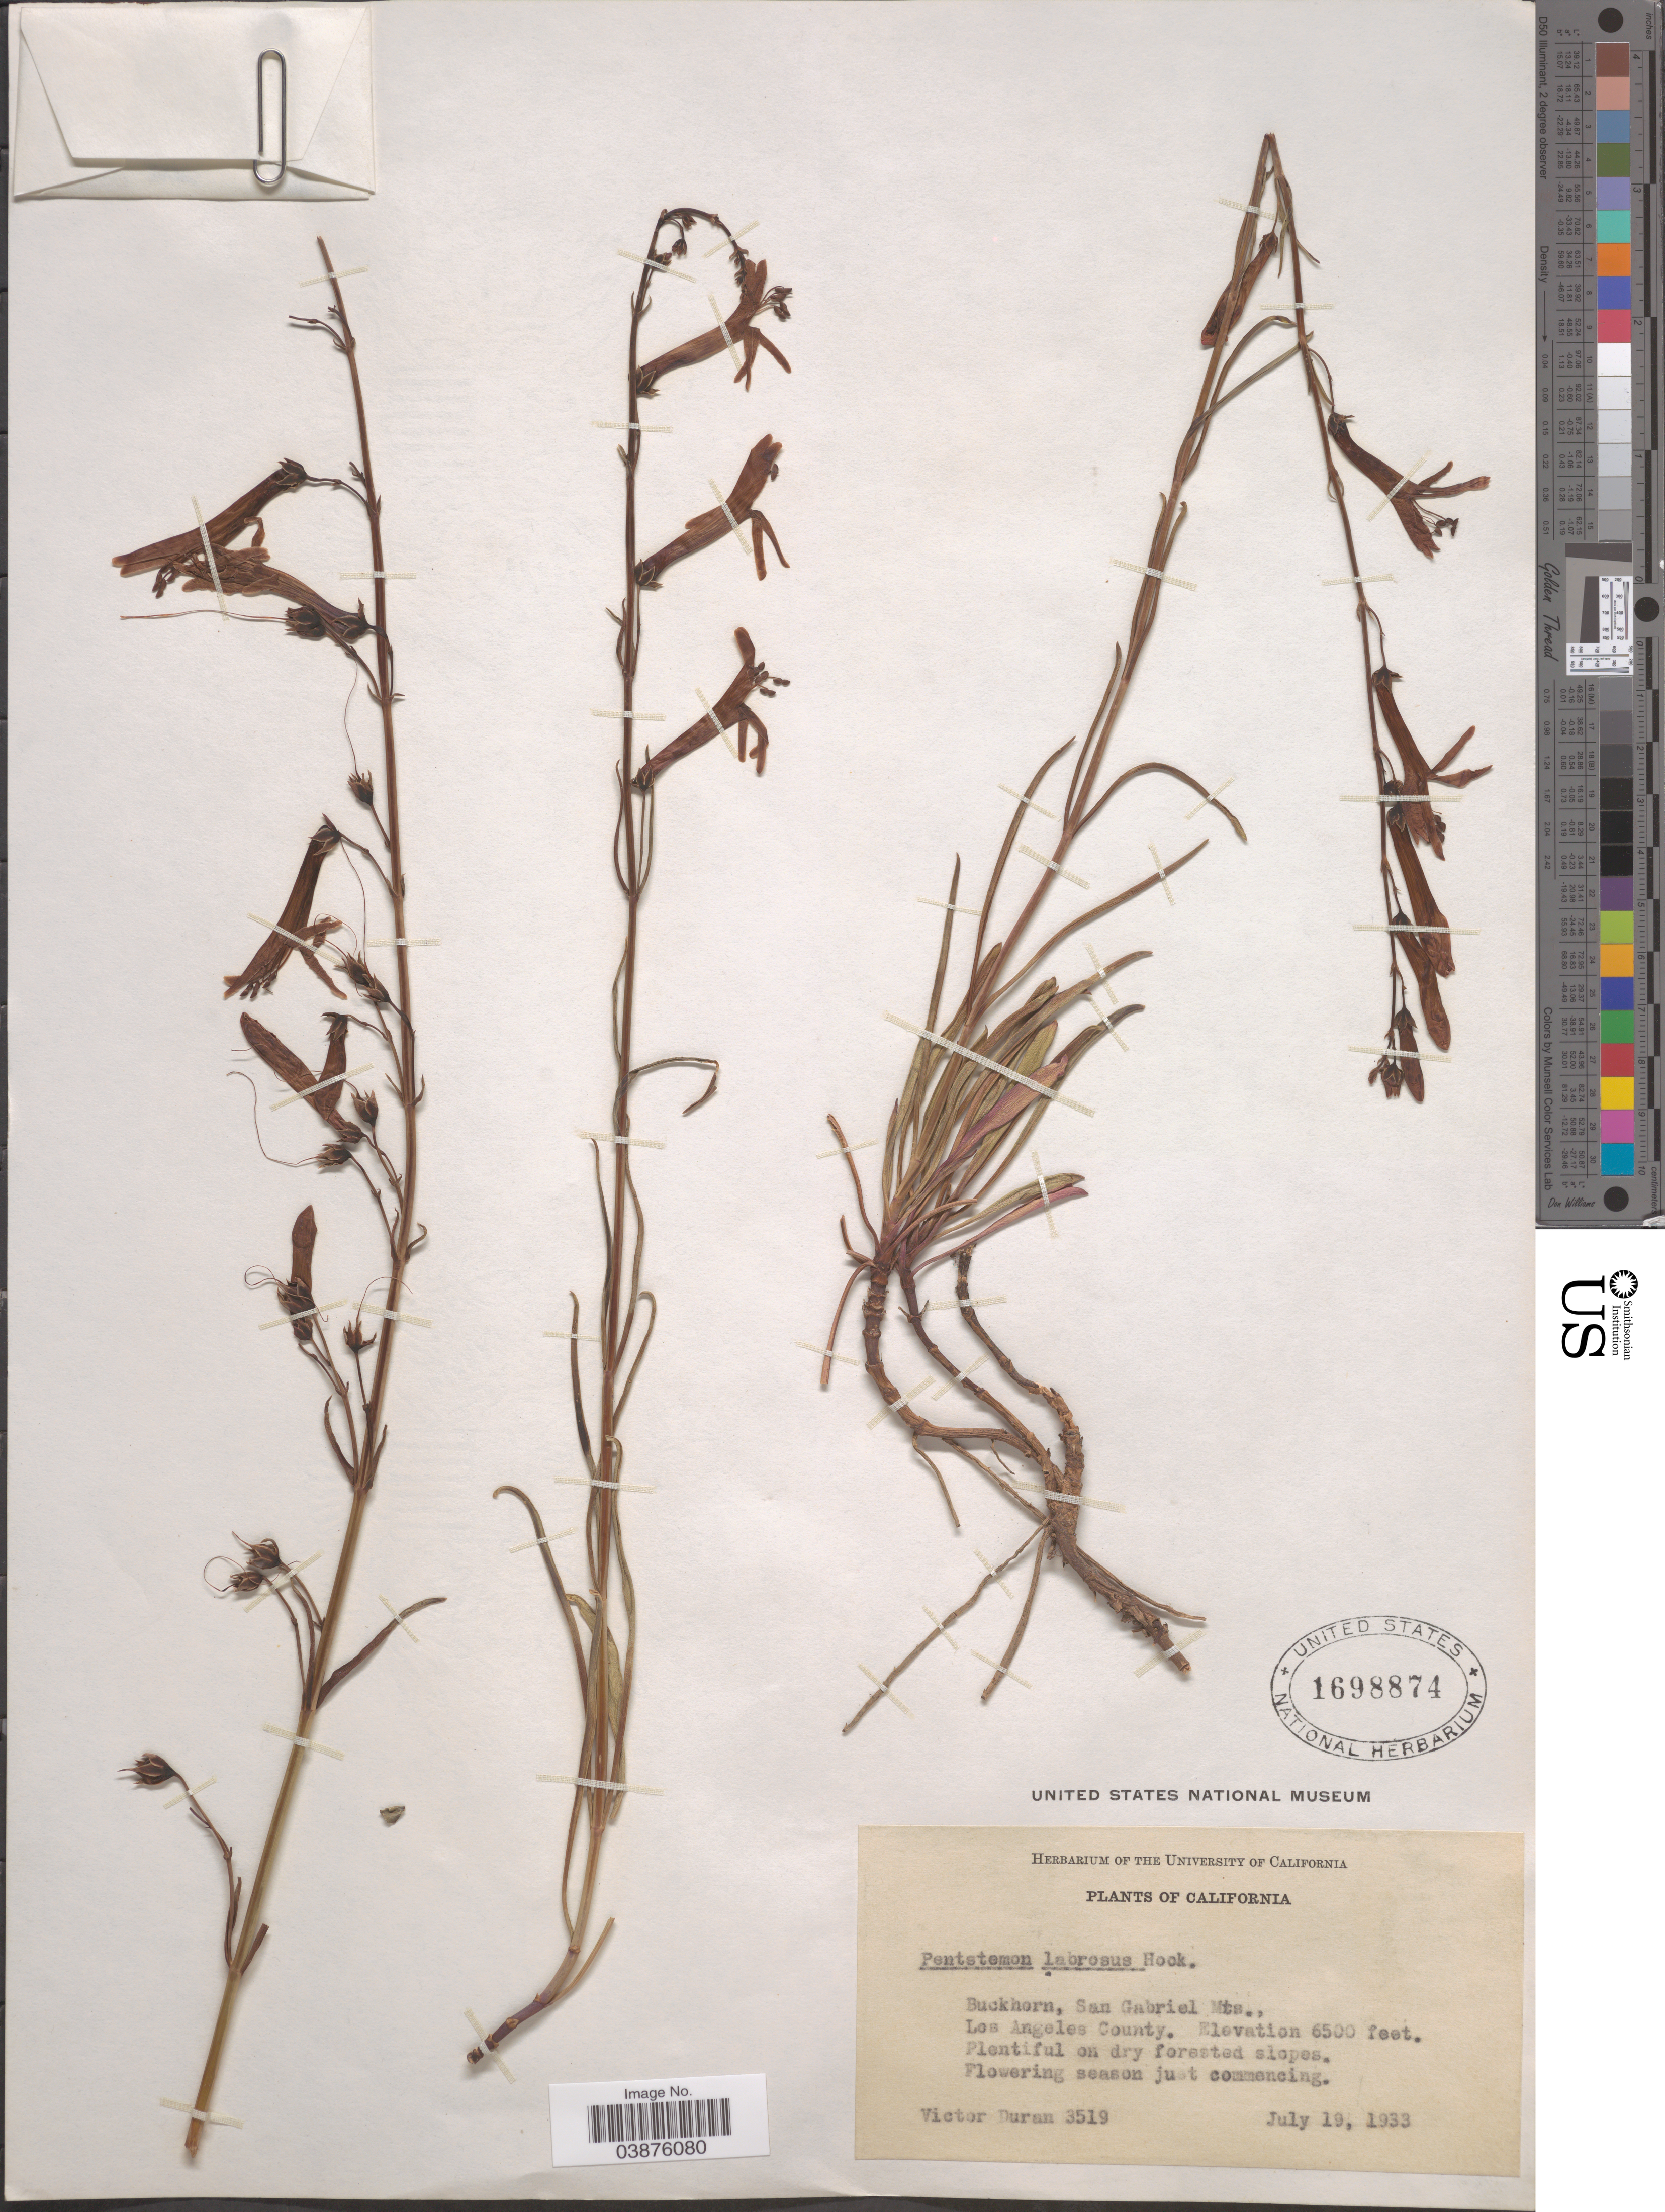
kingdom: Plantae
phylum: Tracheophyta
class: Magnoliopsida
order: Lamiales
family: Plantaginaceae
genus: Penstemon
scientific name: Penstemon labrosus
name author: (A. Gray) Mast. ex Hook. f.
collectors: V. Duran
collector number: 3519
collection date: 1933-07-19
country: United States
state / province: California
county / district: Los Angeles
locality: Buckhorn, San Gabriel Mts., Los Angeles County.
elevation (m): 1981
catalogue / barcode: US 1698874